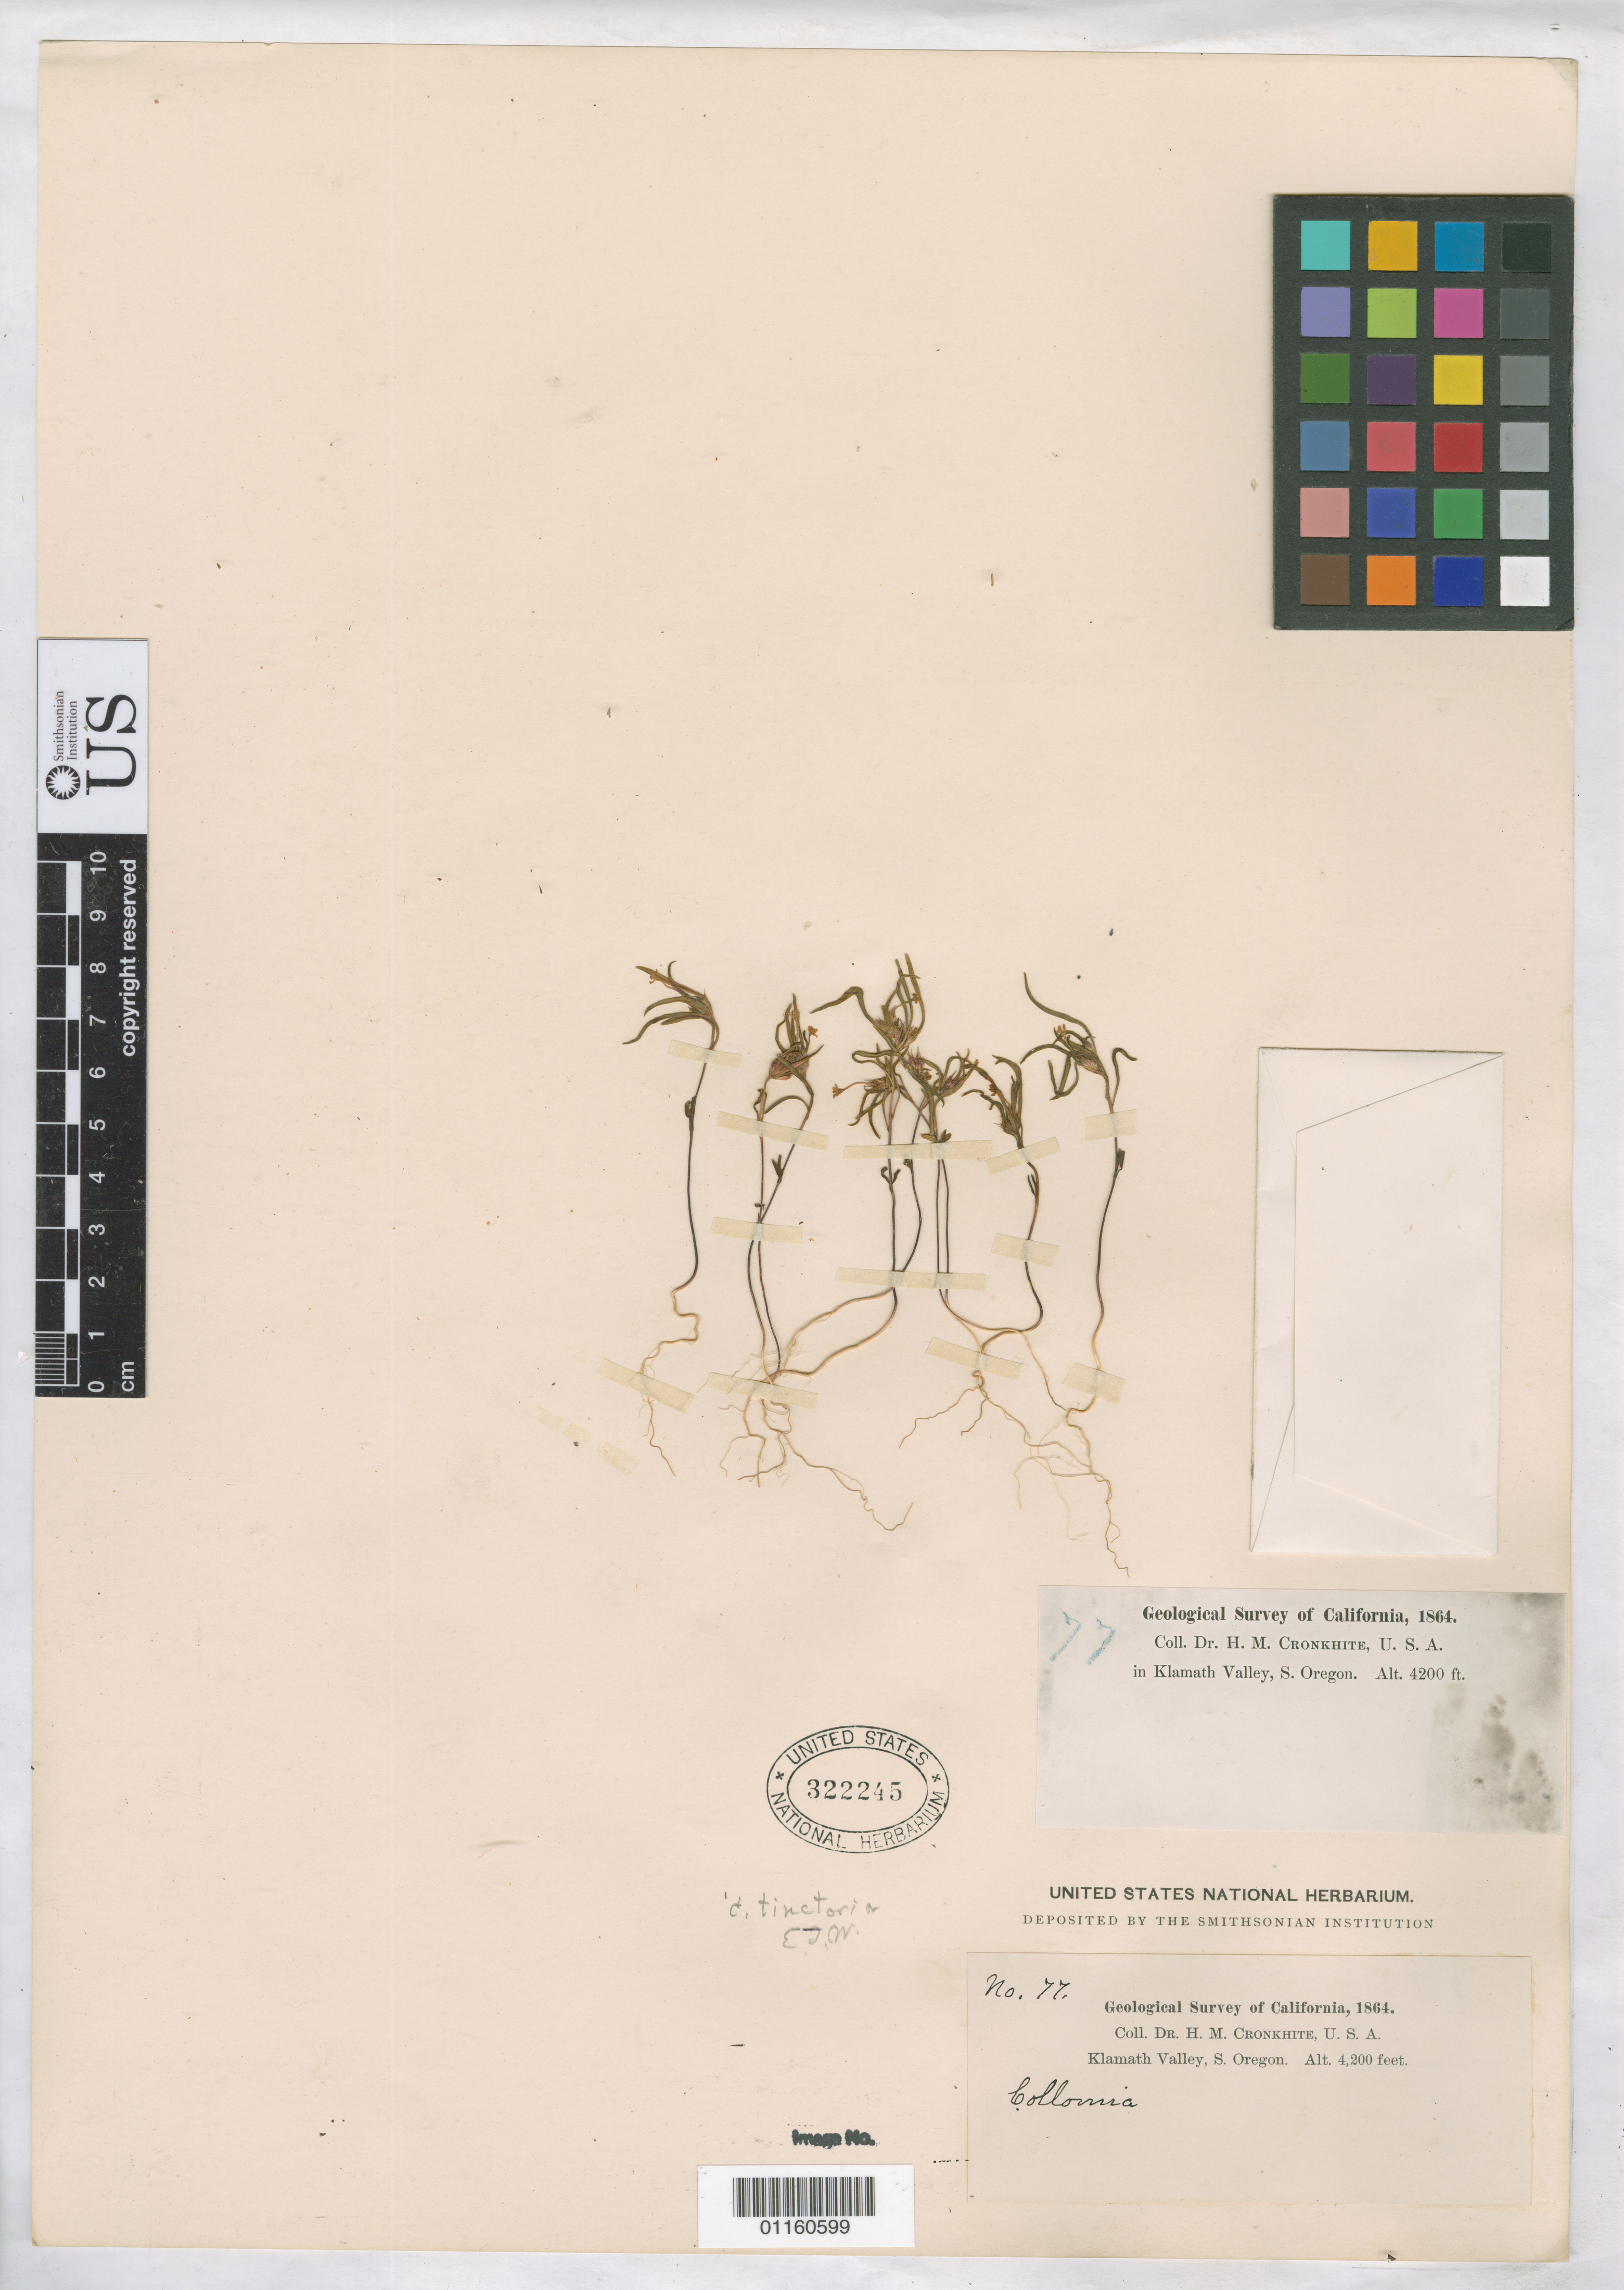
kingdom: Plantae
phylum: Tracheophyta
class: Magnoliopsida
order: Ericales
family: Polemoniaceae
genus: Collomia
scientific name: Collomia tinctoria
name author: Kellogg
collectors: H. M. Cronkhite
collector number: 77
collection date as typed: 1864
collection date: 1864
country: United States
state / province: Oregon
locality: Klamath Valley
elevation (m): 1280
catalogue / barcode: US 322245